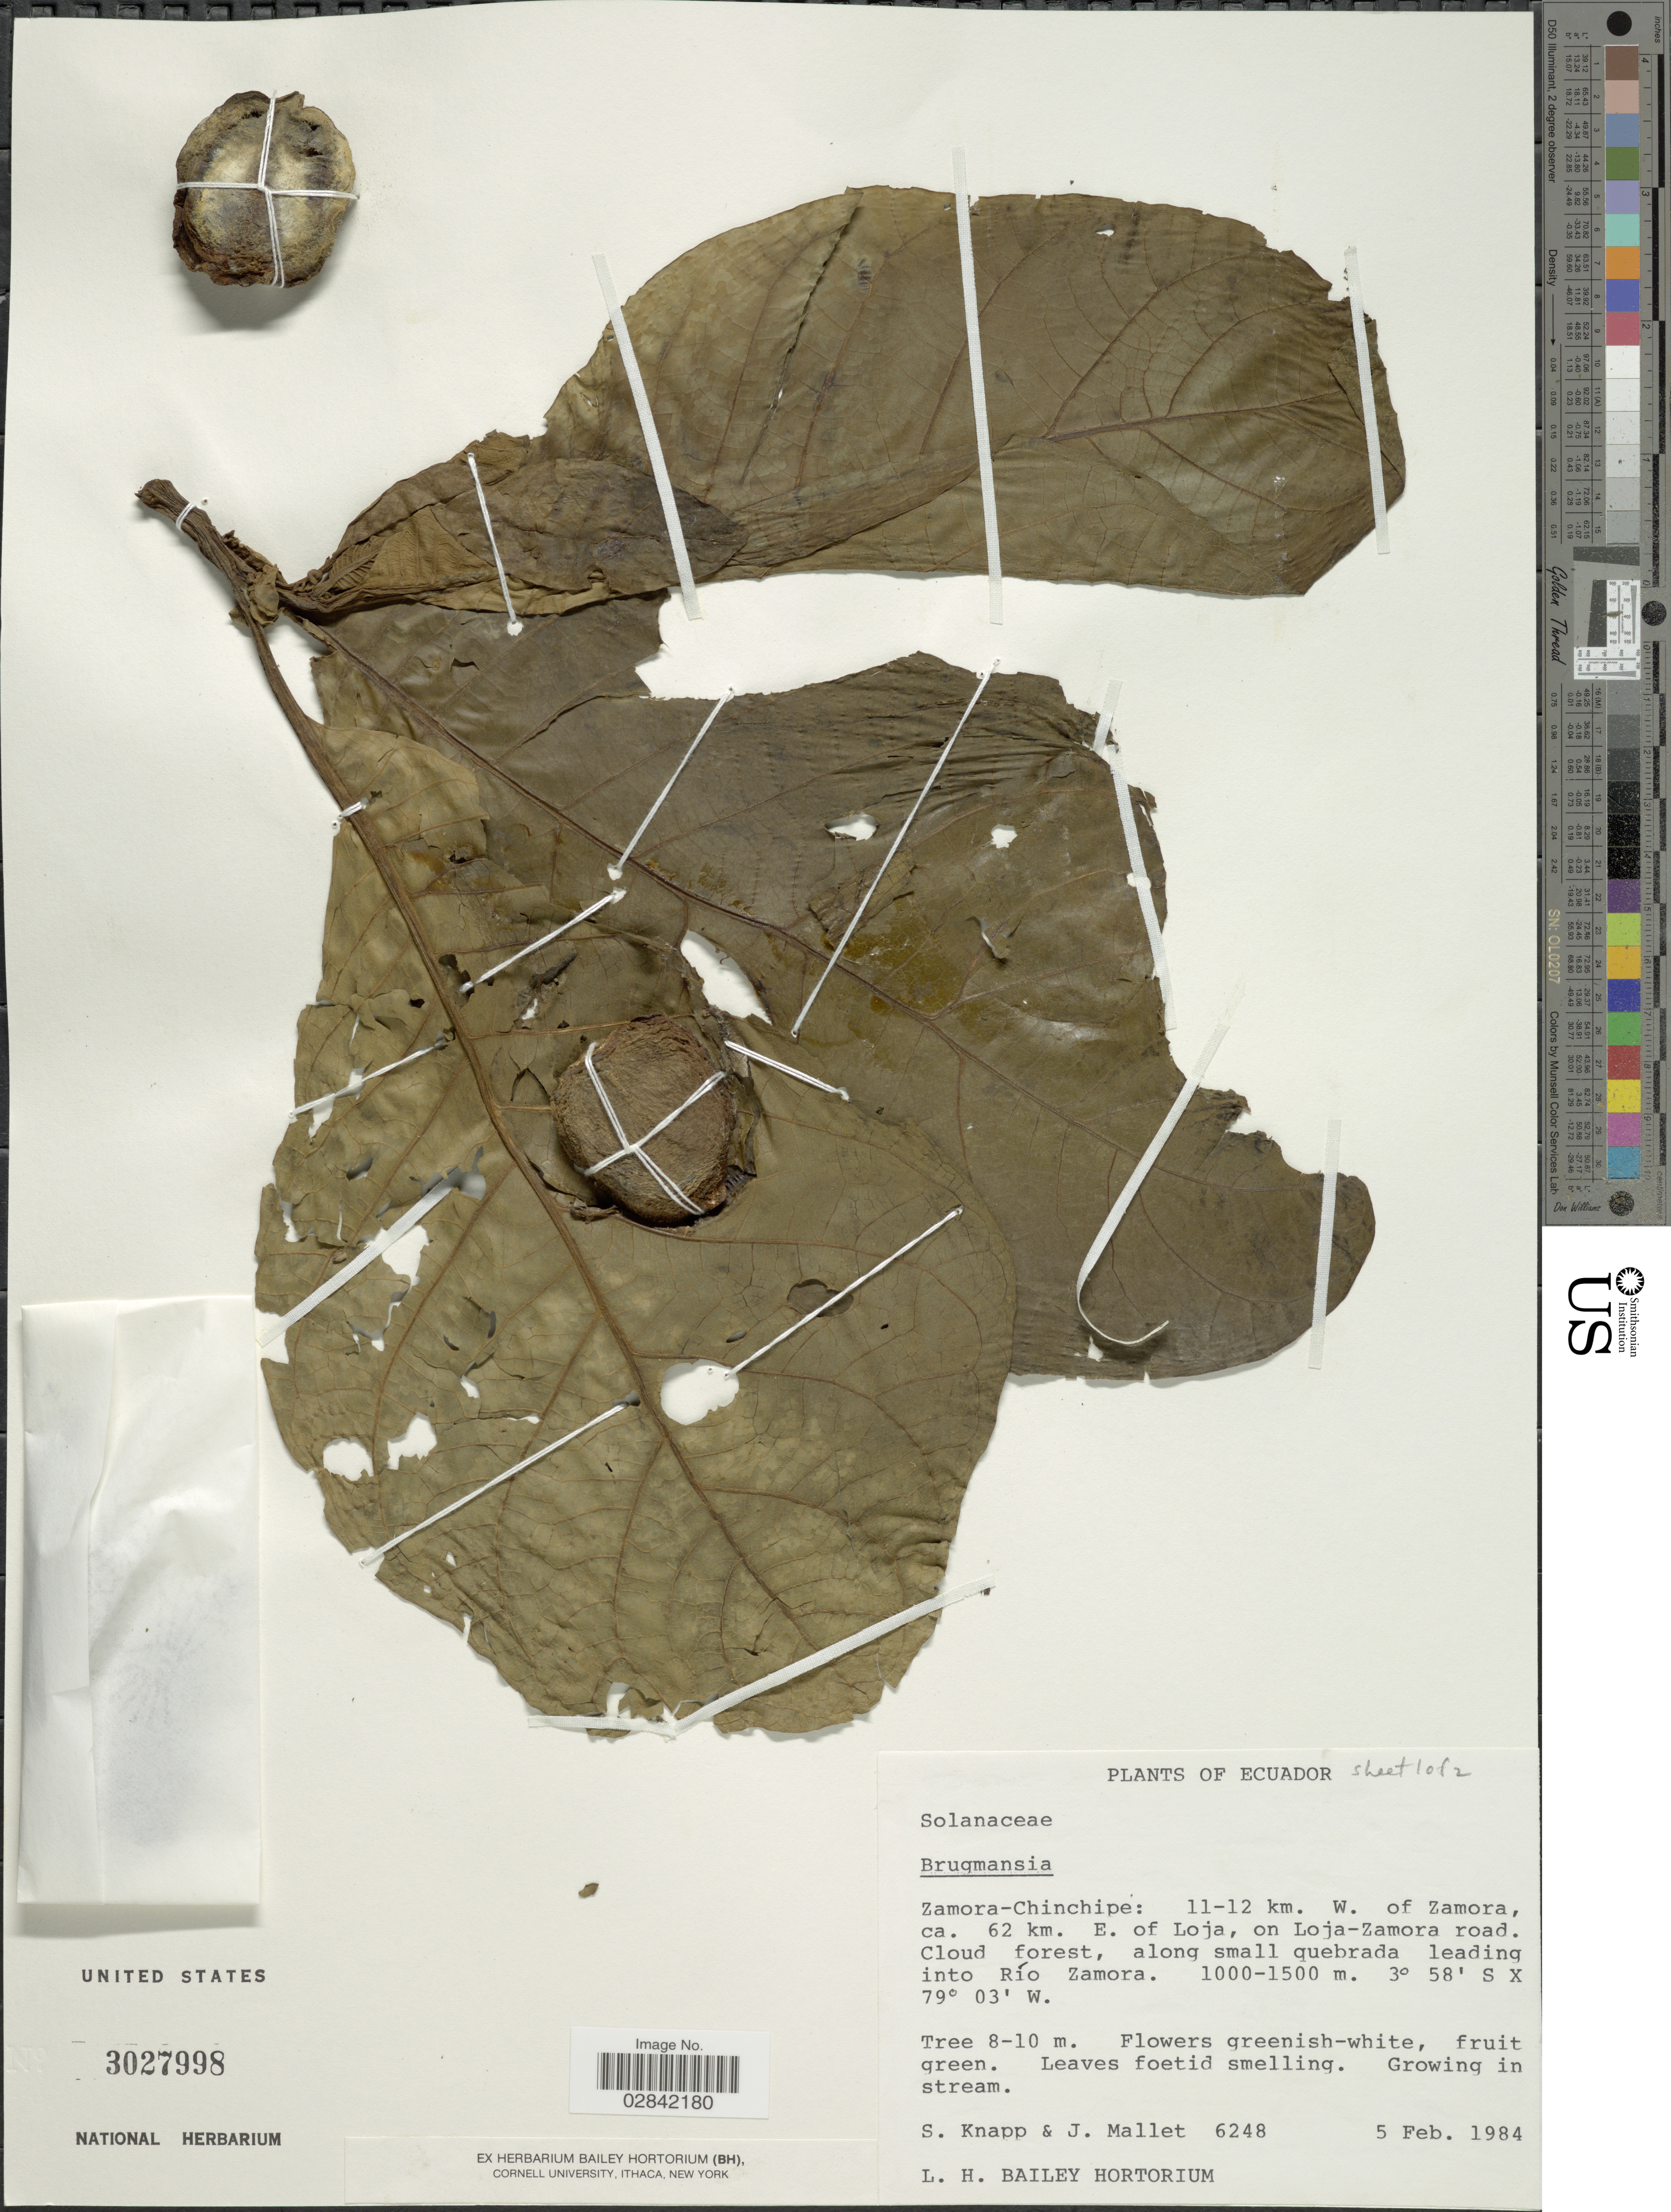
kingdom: Plantae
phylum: Tracheophyta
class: Magnoliopsida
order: Solanales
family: Solanaceae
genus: Brugmansia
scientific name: Brugmansia sp.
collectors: S. Knapp & J. Mallet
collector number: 6248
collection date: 1984-02-05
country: Ecuador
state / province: Zamora-Chinchipe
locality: Zamora-Chinchipe: 11-12 km. W of Zamora, ca. 62 km. E. of Loja, on Loja-Zamora road, Cloud forest, along small quebrada leading into Río Zamora.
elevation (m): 1000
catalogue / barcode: US 3027998